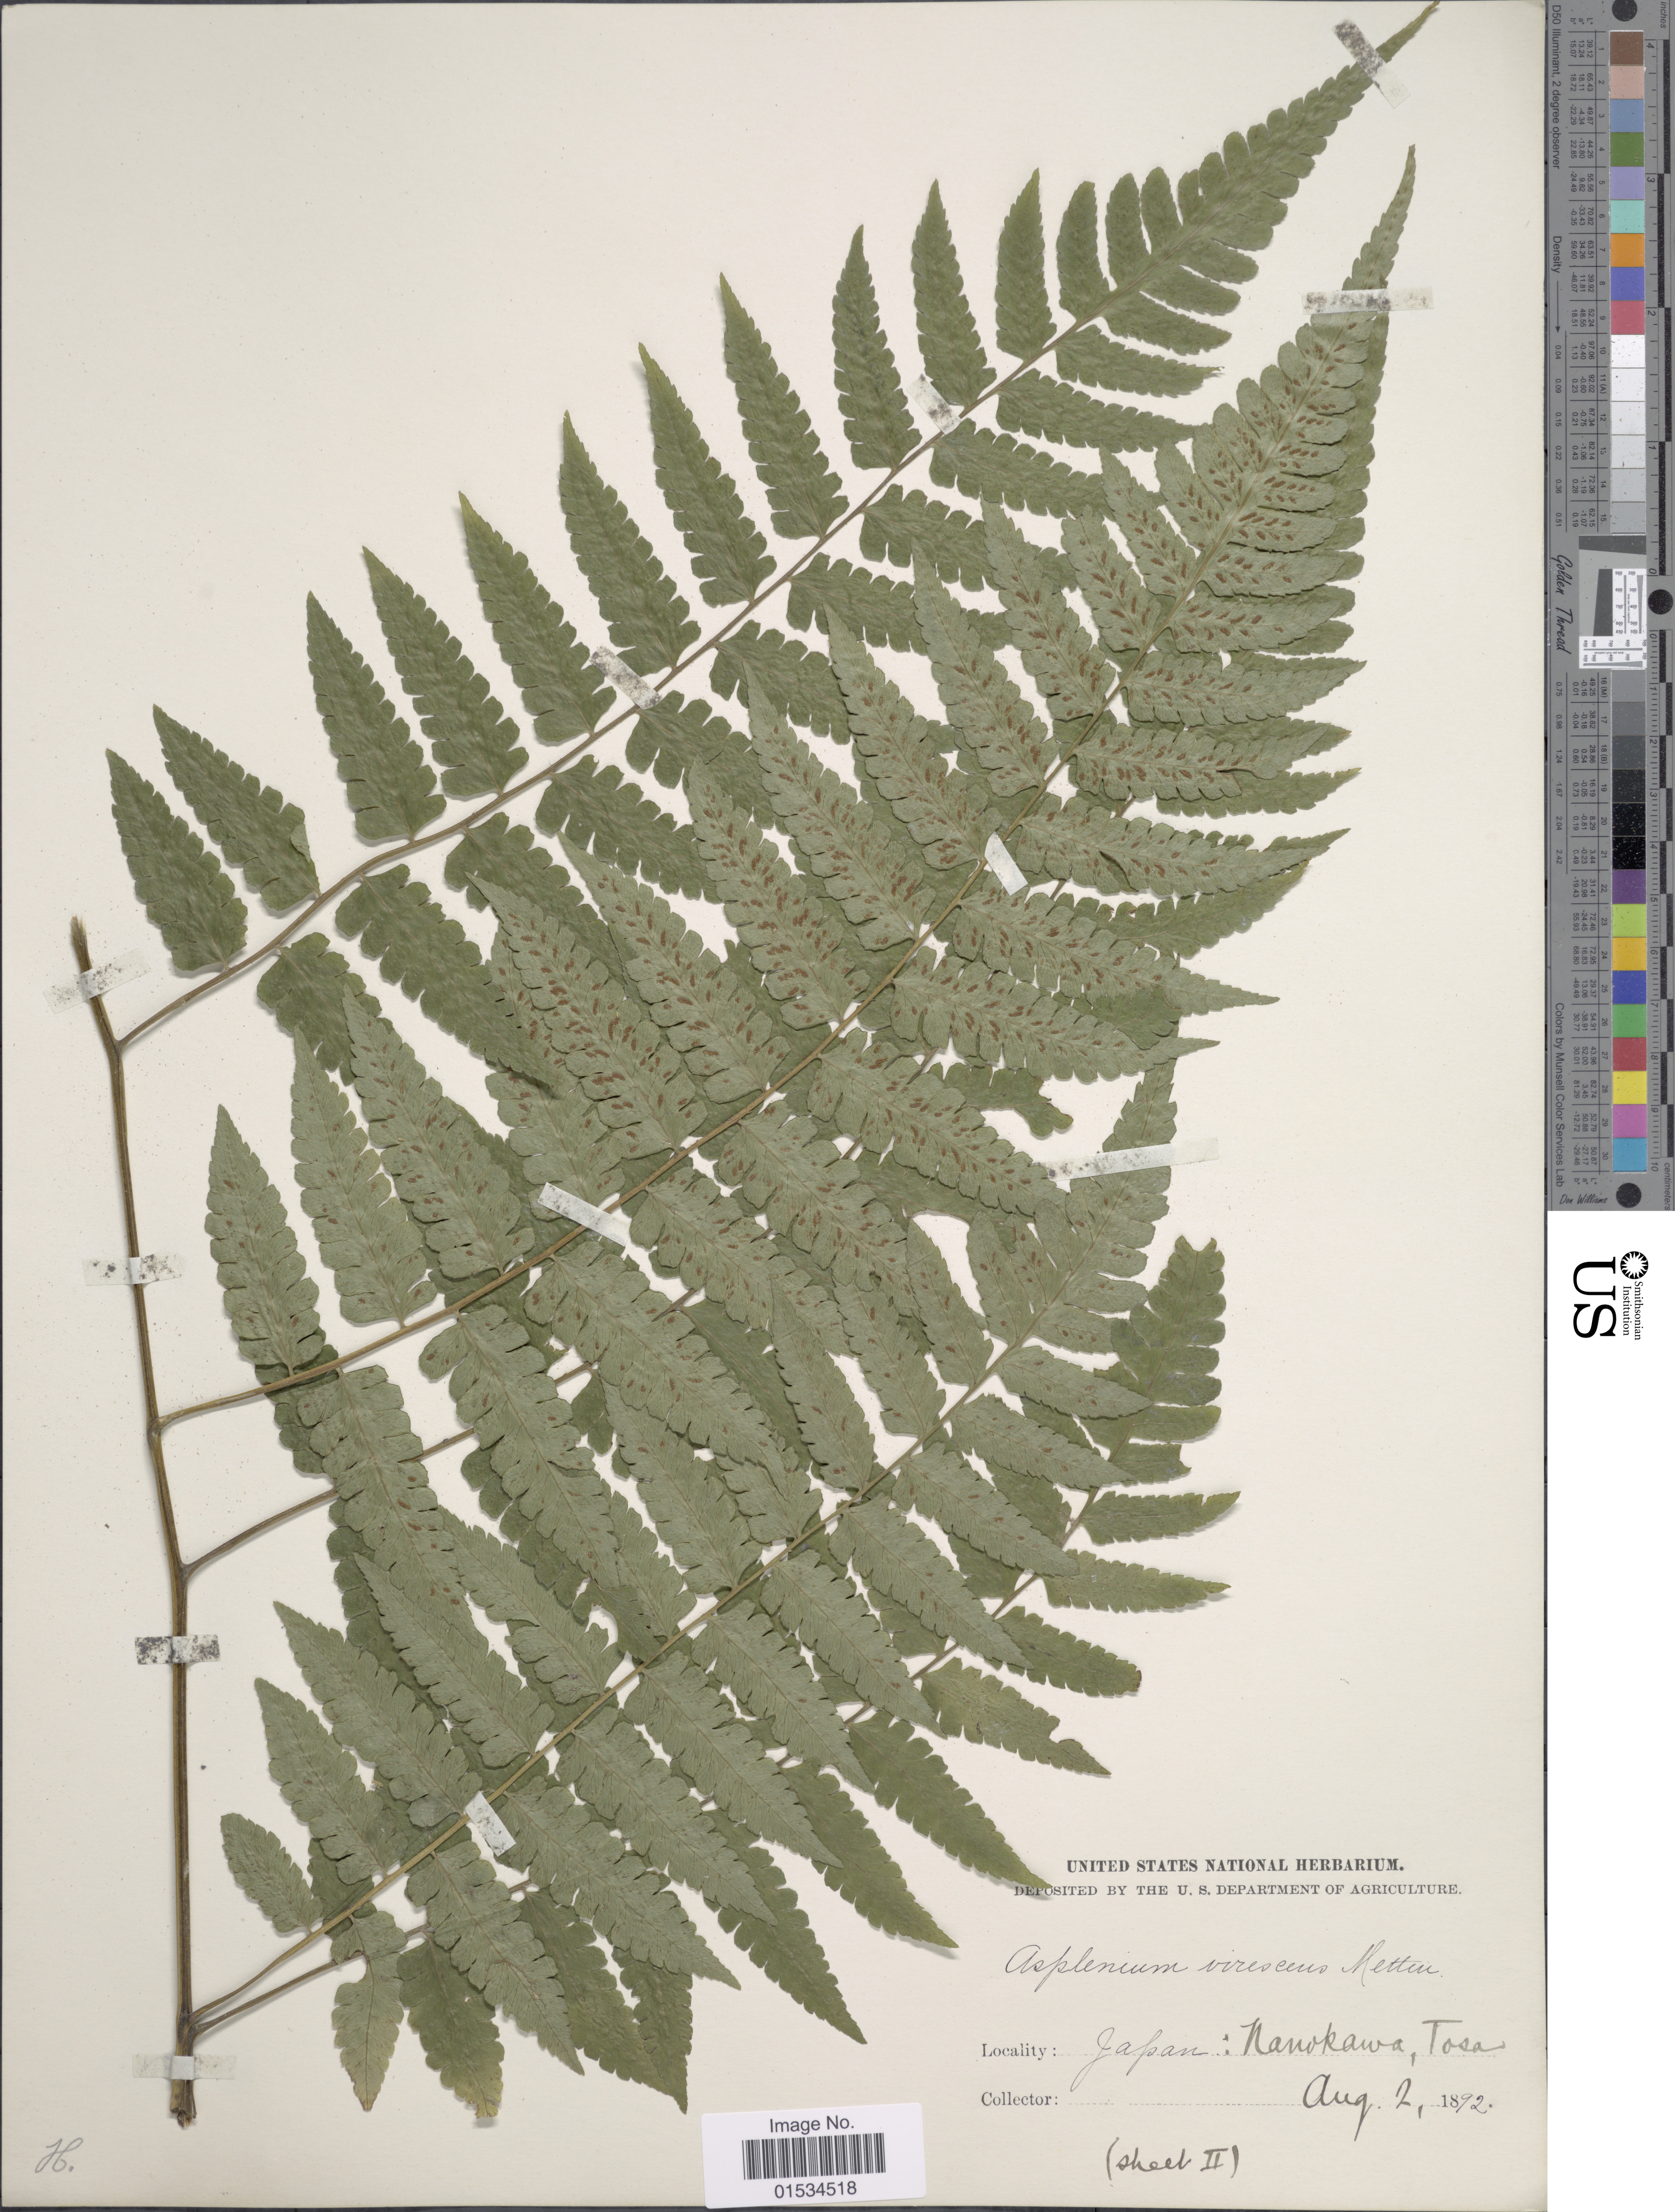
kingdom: Plantae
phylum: Tracheophyta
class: Polypodiopsida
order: Polypodiales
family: Athyriaceae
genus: Diplazium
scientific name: Diplazium virescens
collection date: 1892-08-02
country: Japan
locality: Nanokawa, Tosa